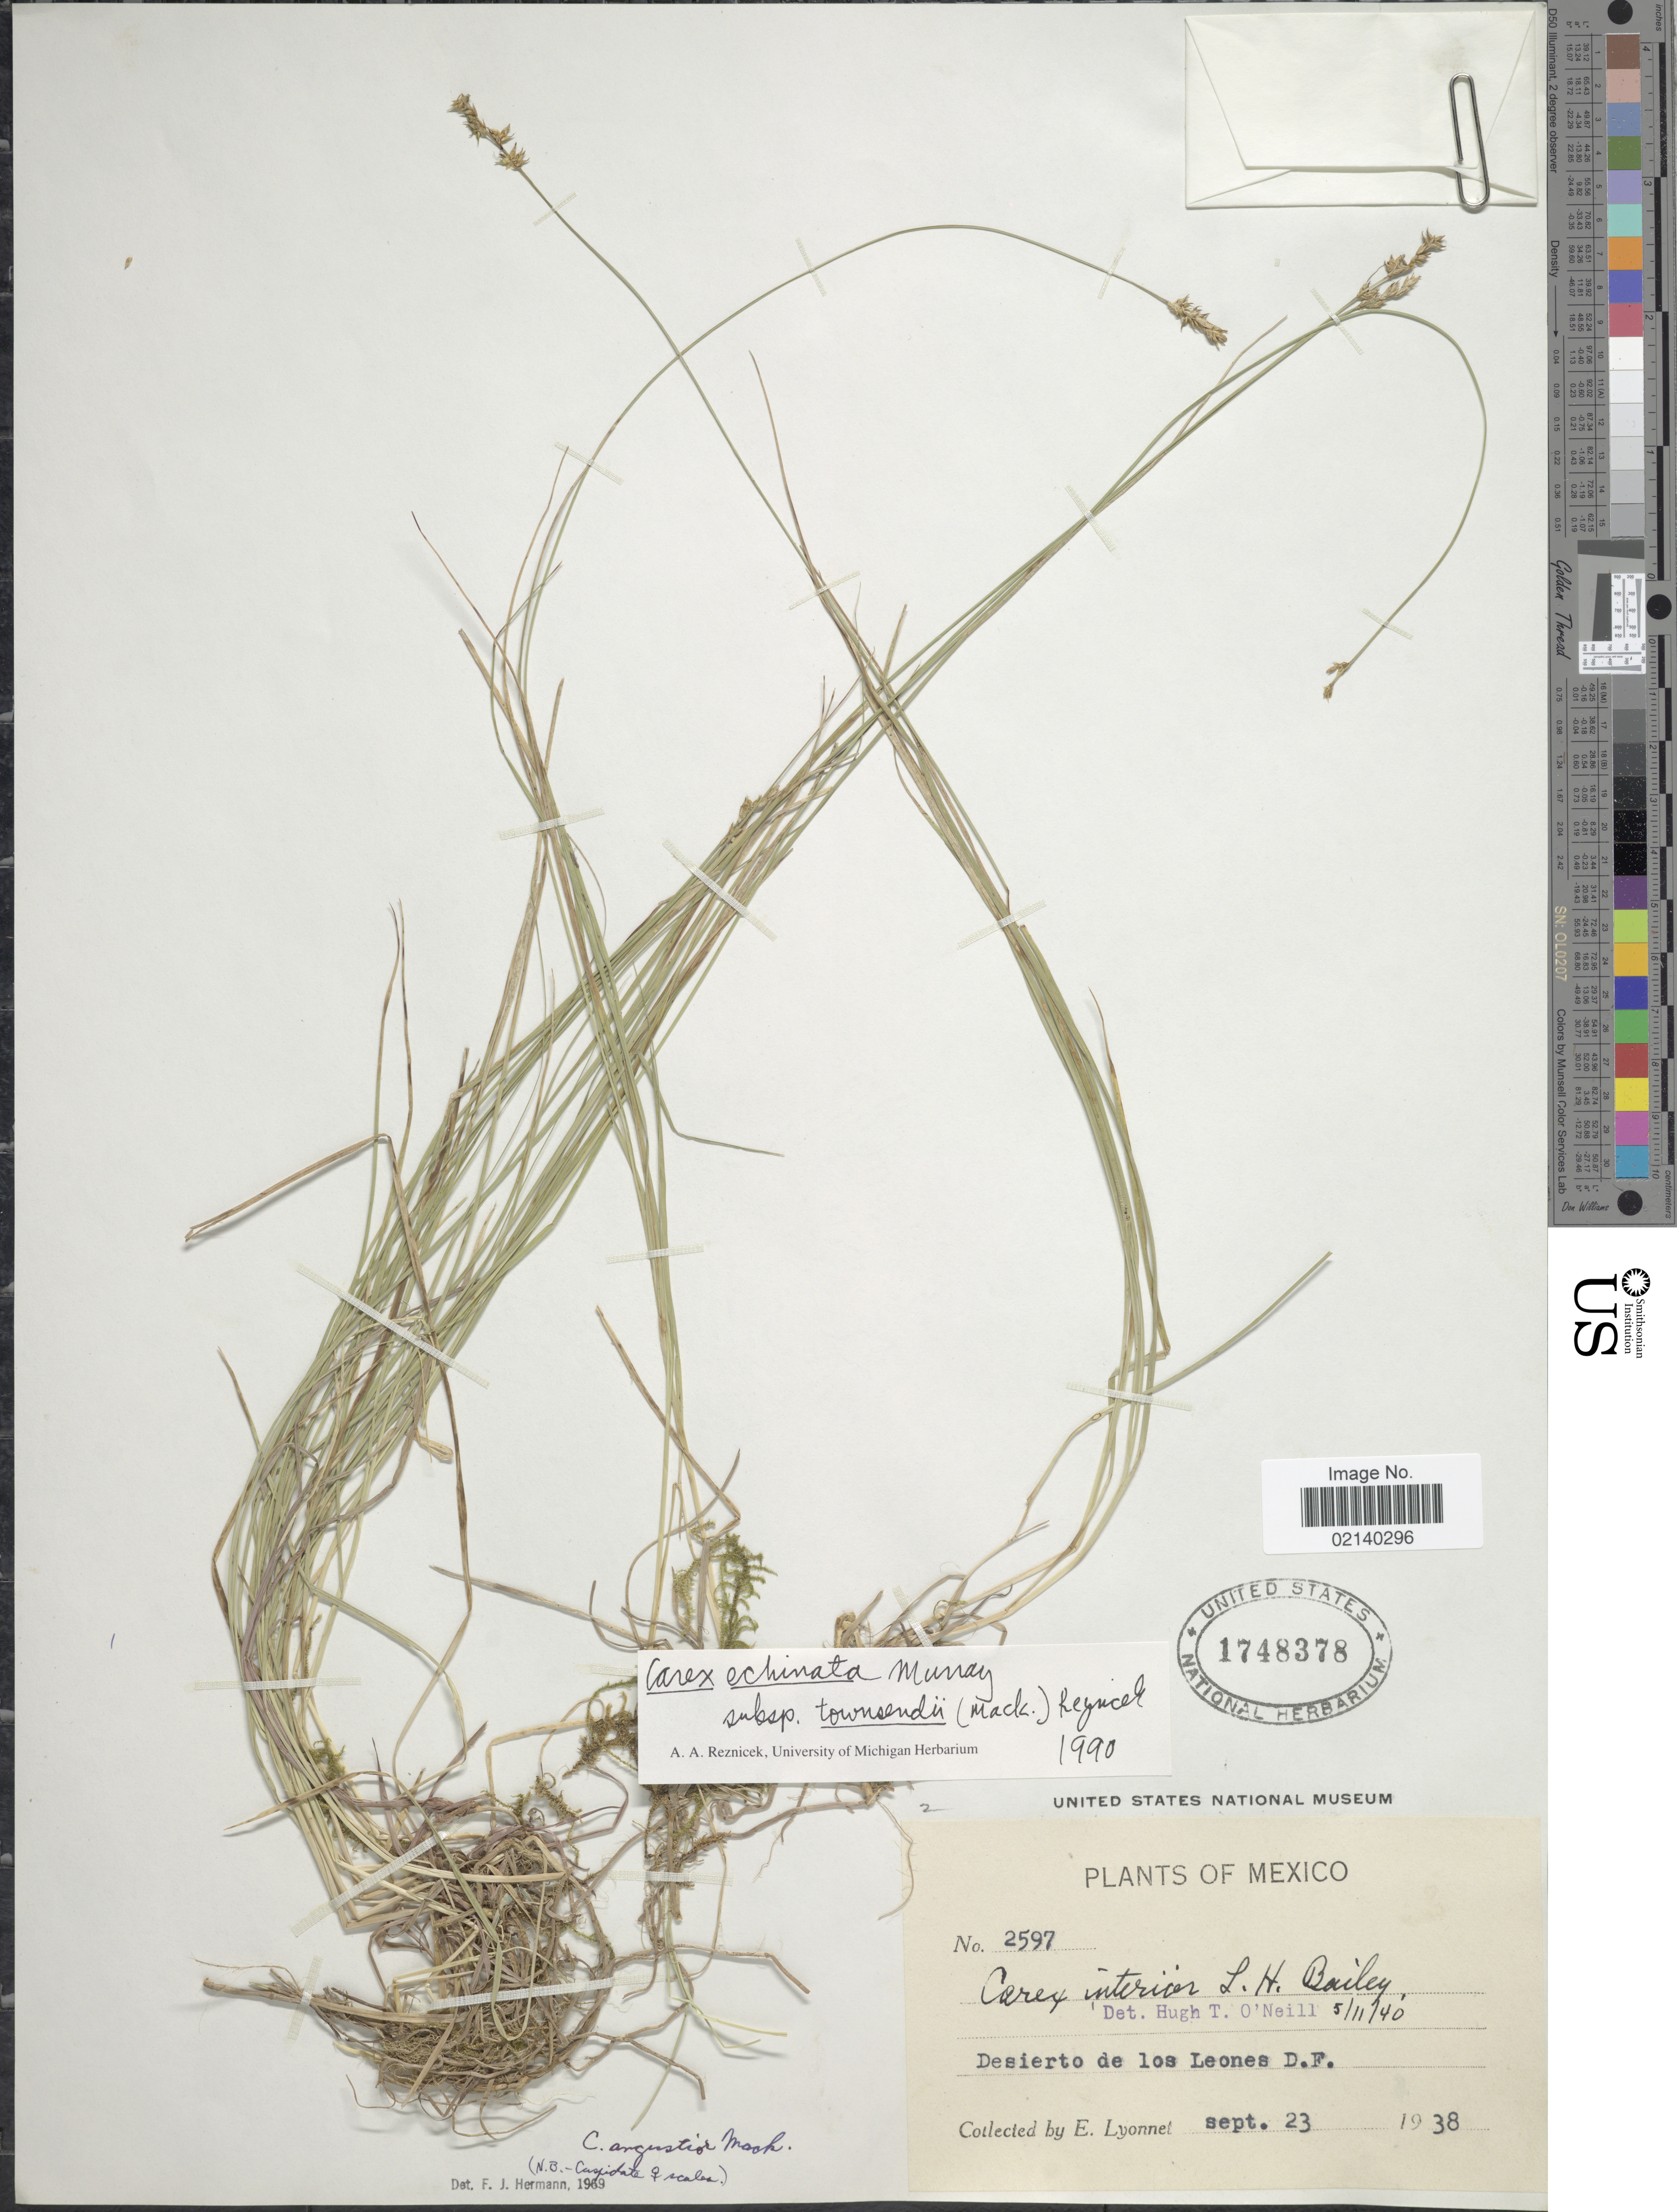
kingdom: Plantae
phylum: Tracheophyta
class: Liliopsida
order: Poales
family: Cyperaceae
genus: Carex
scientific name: Carex townsendii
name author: Mack.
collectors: E. Lyonnet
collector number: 2597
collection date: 1938-09-23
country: Mexico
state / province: Distrito Federal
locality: Desierto de los Leones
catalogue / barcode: US 1748378